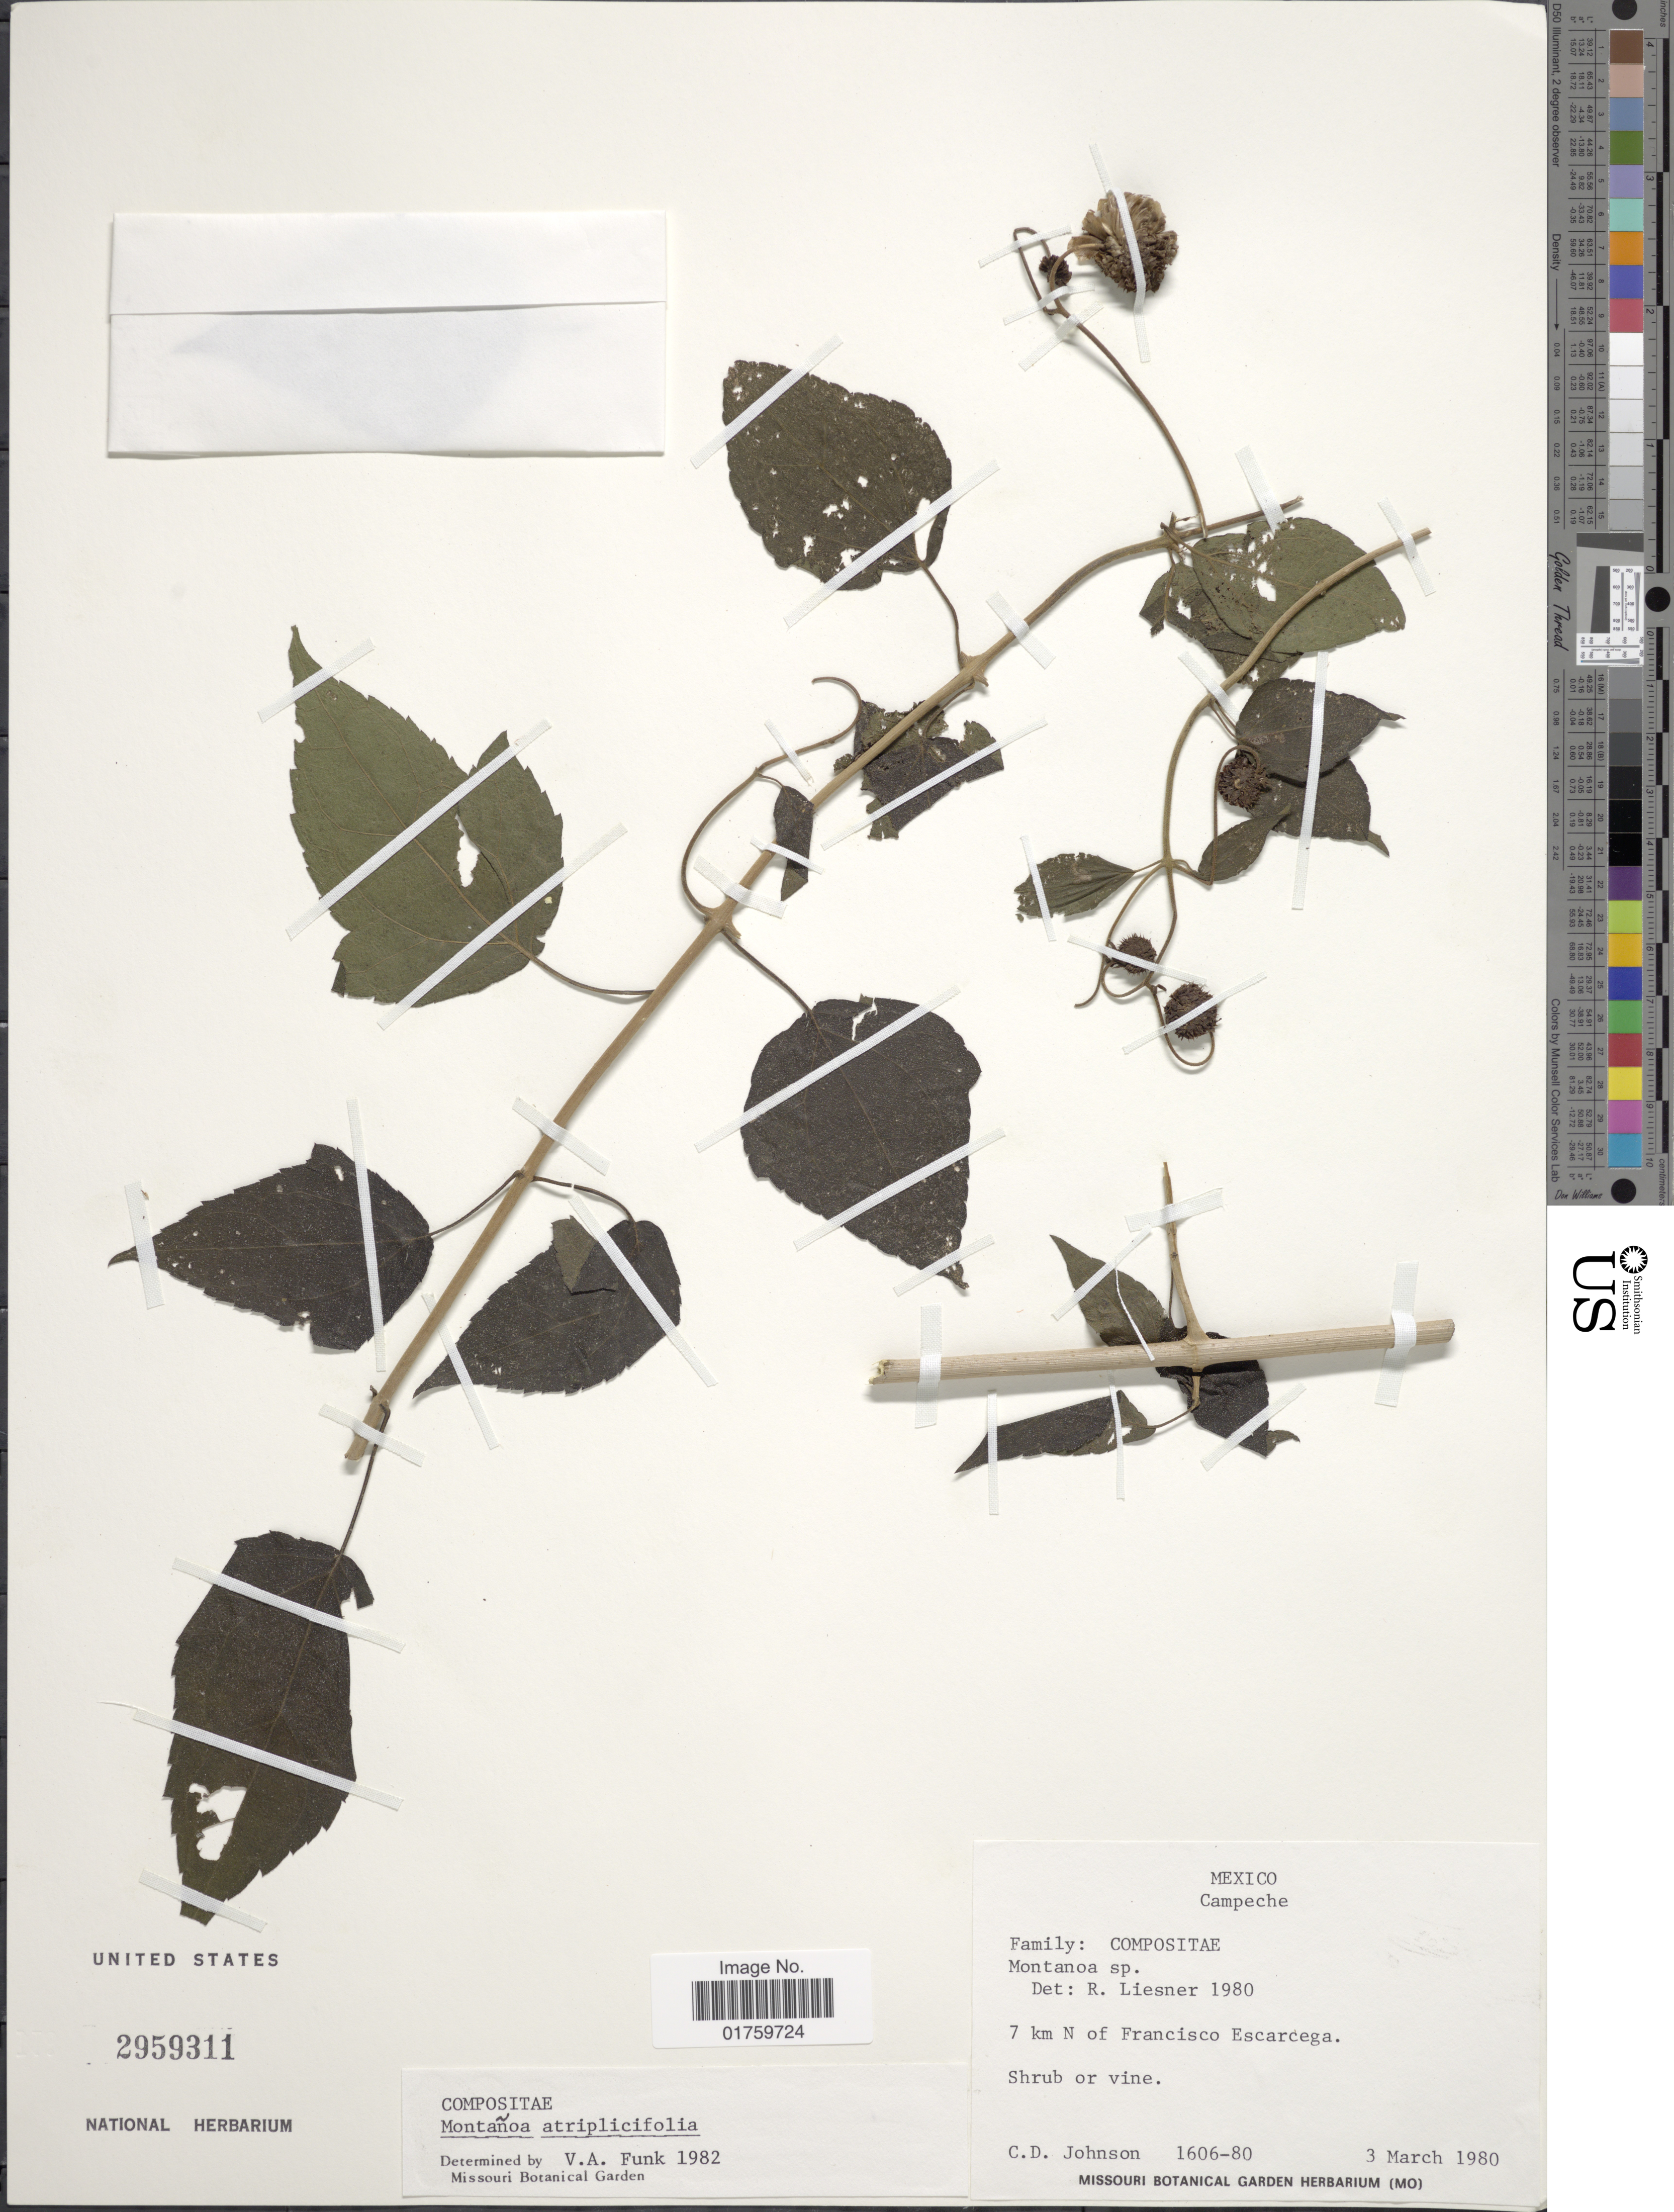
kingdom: Plantae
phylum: Tracheophyta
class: Magnoliopsida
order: Asterales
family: Asteraceae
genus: Montanoa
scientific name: Montanoa atriplicifolia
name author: (Pers.) Sch. Bip.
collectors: C. D. Johnson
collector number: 1606-80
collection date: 1980-03-03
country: Mexico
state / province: Campeche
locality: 7 km N of Francisco Escarcega.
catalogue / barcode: US 2959311